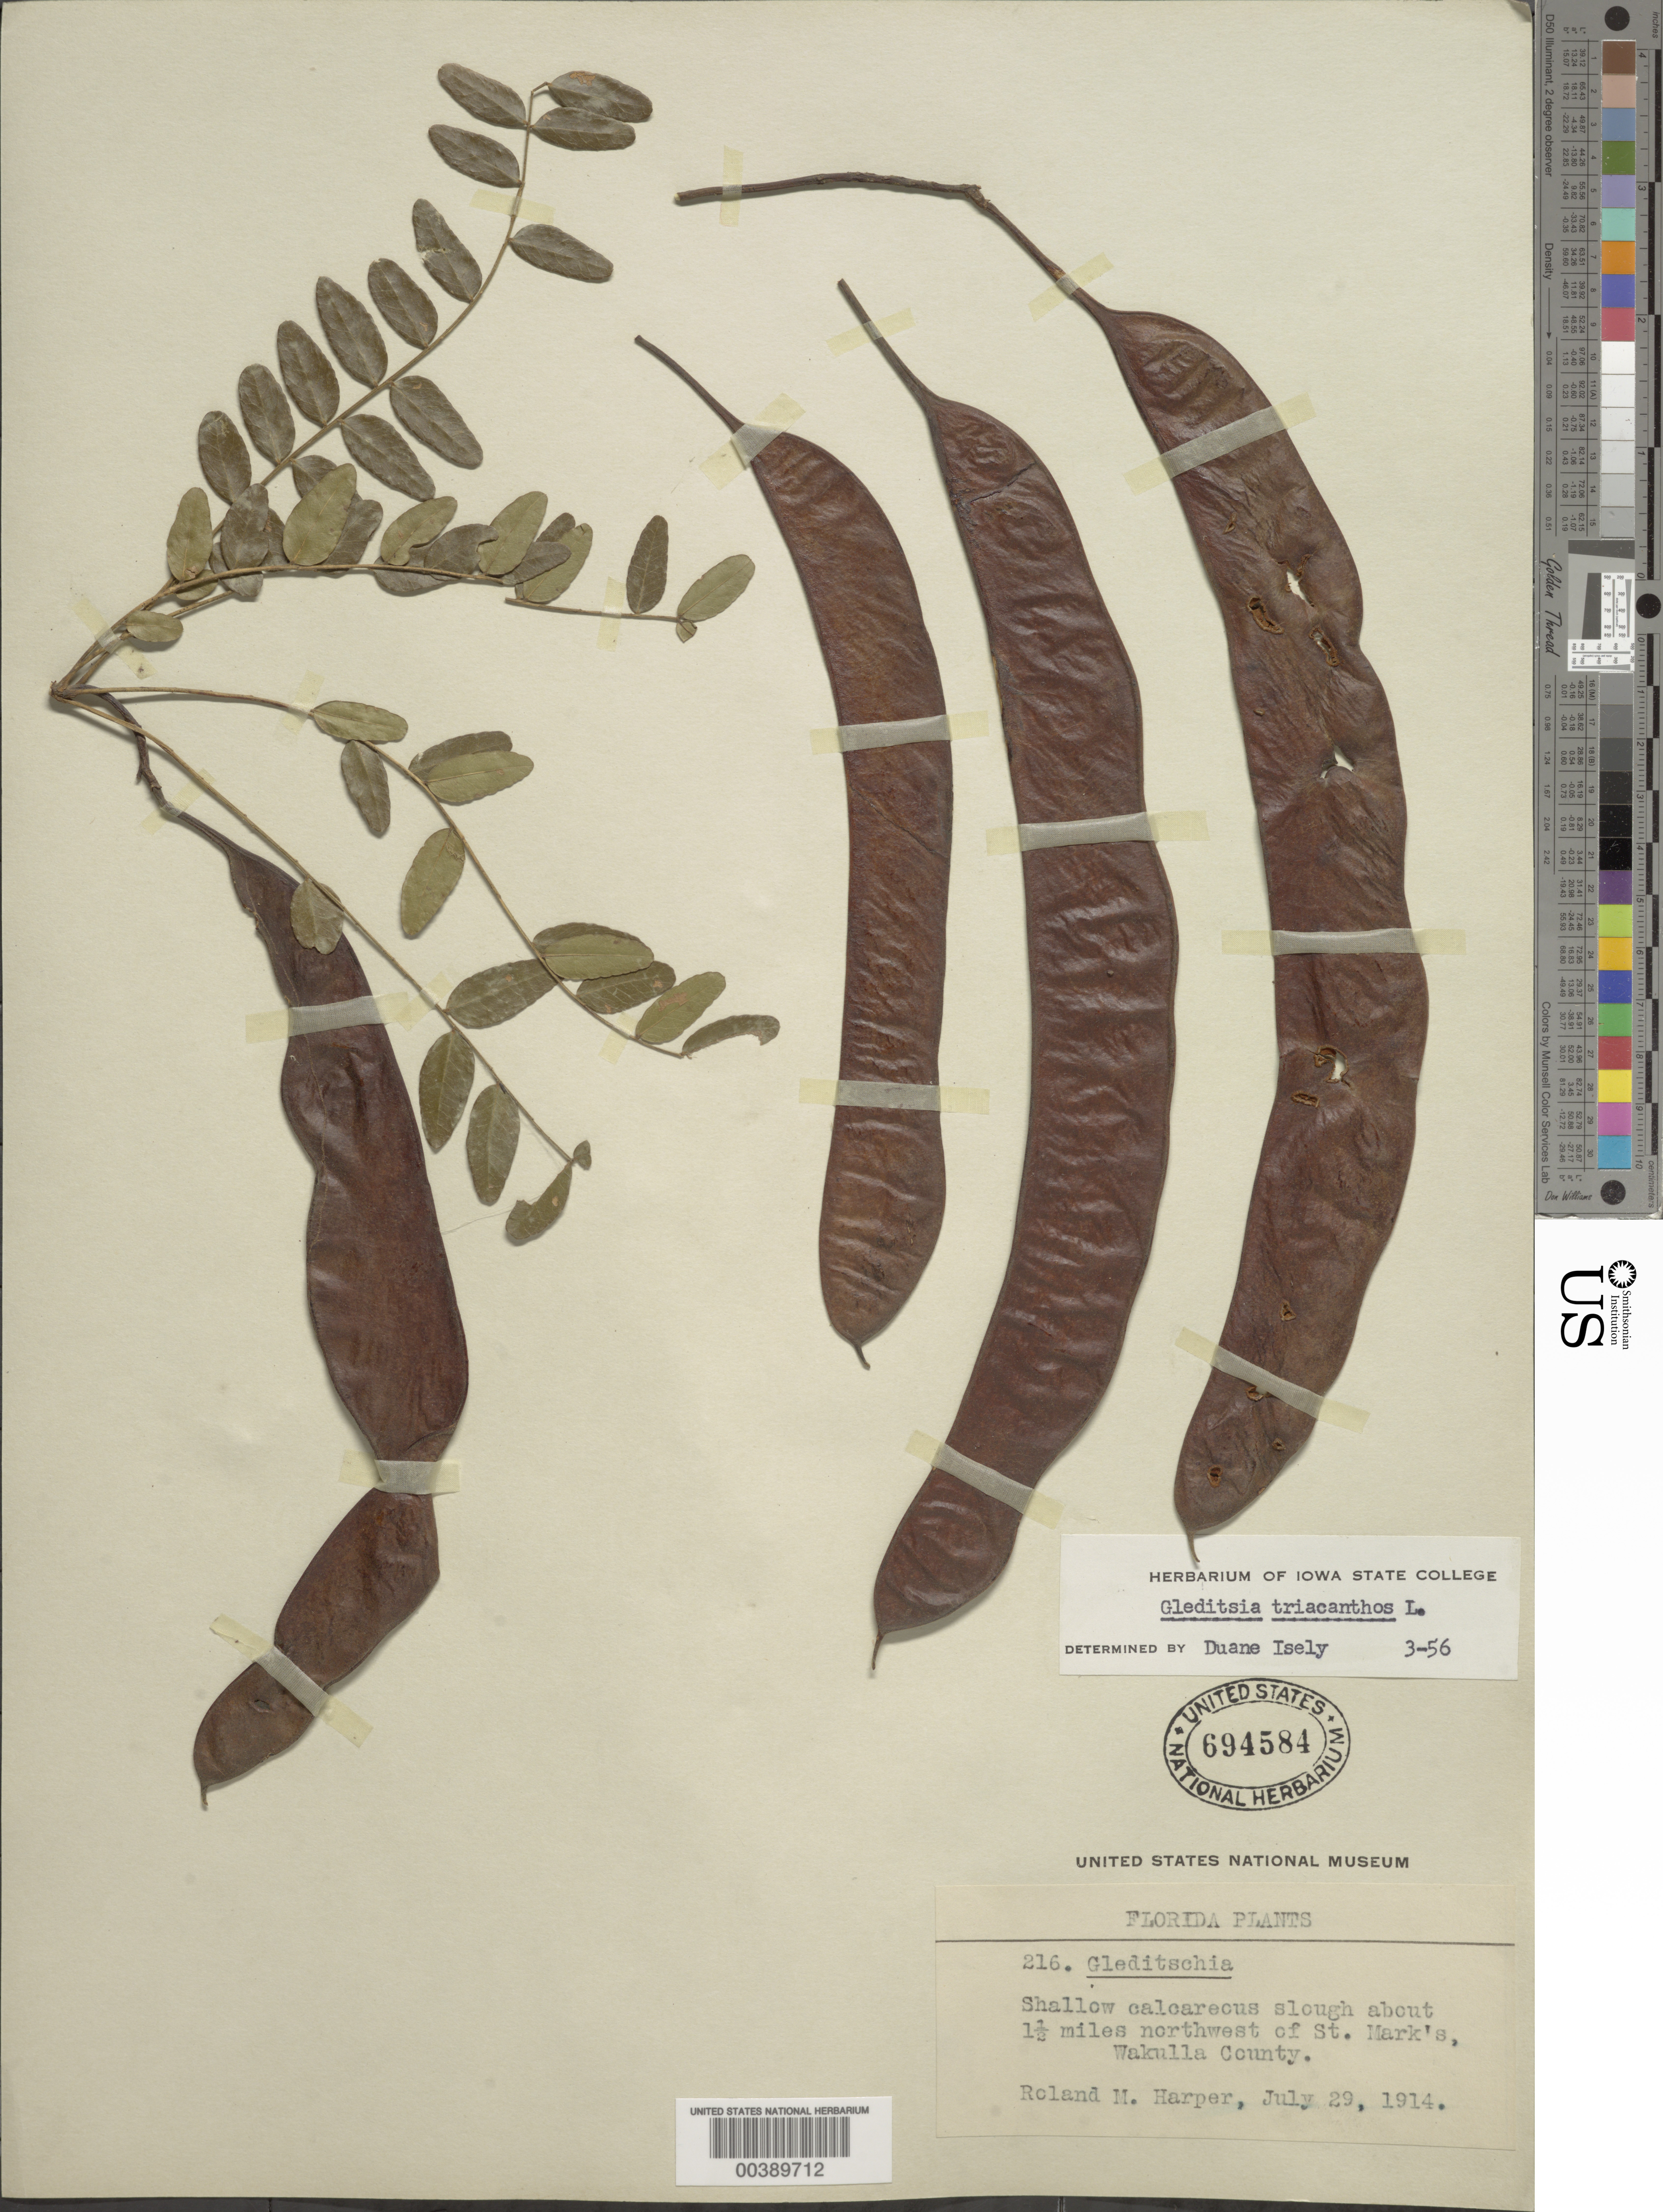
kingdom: Plantae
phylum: Tracheophyta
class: Magnoliopsida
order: Fabales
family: Fabaceae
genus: Gleditsia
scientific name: Gleditsia triacanthos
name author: L.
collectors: R. M. Harper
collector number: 216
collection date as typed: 29 Jul 1914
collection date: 1914-07-29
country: United States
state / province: Florida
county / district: Wakulla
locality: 1.5 mi nw of st. mark's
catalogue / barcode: US 694584